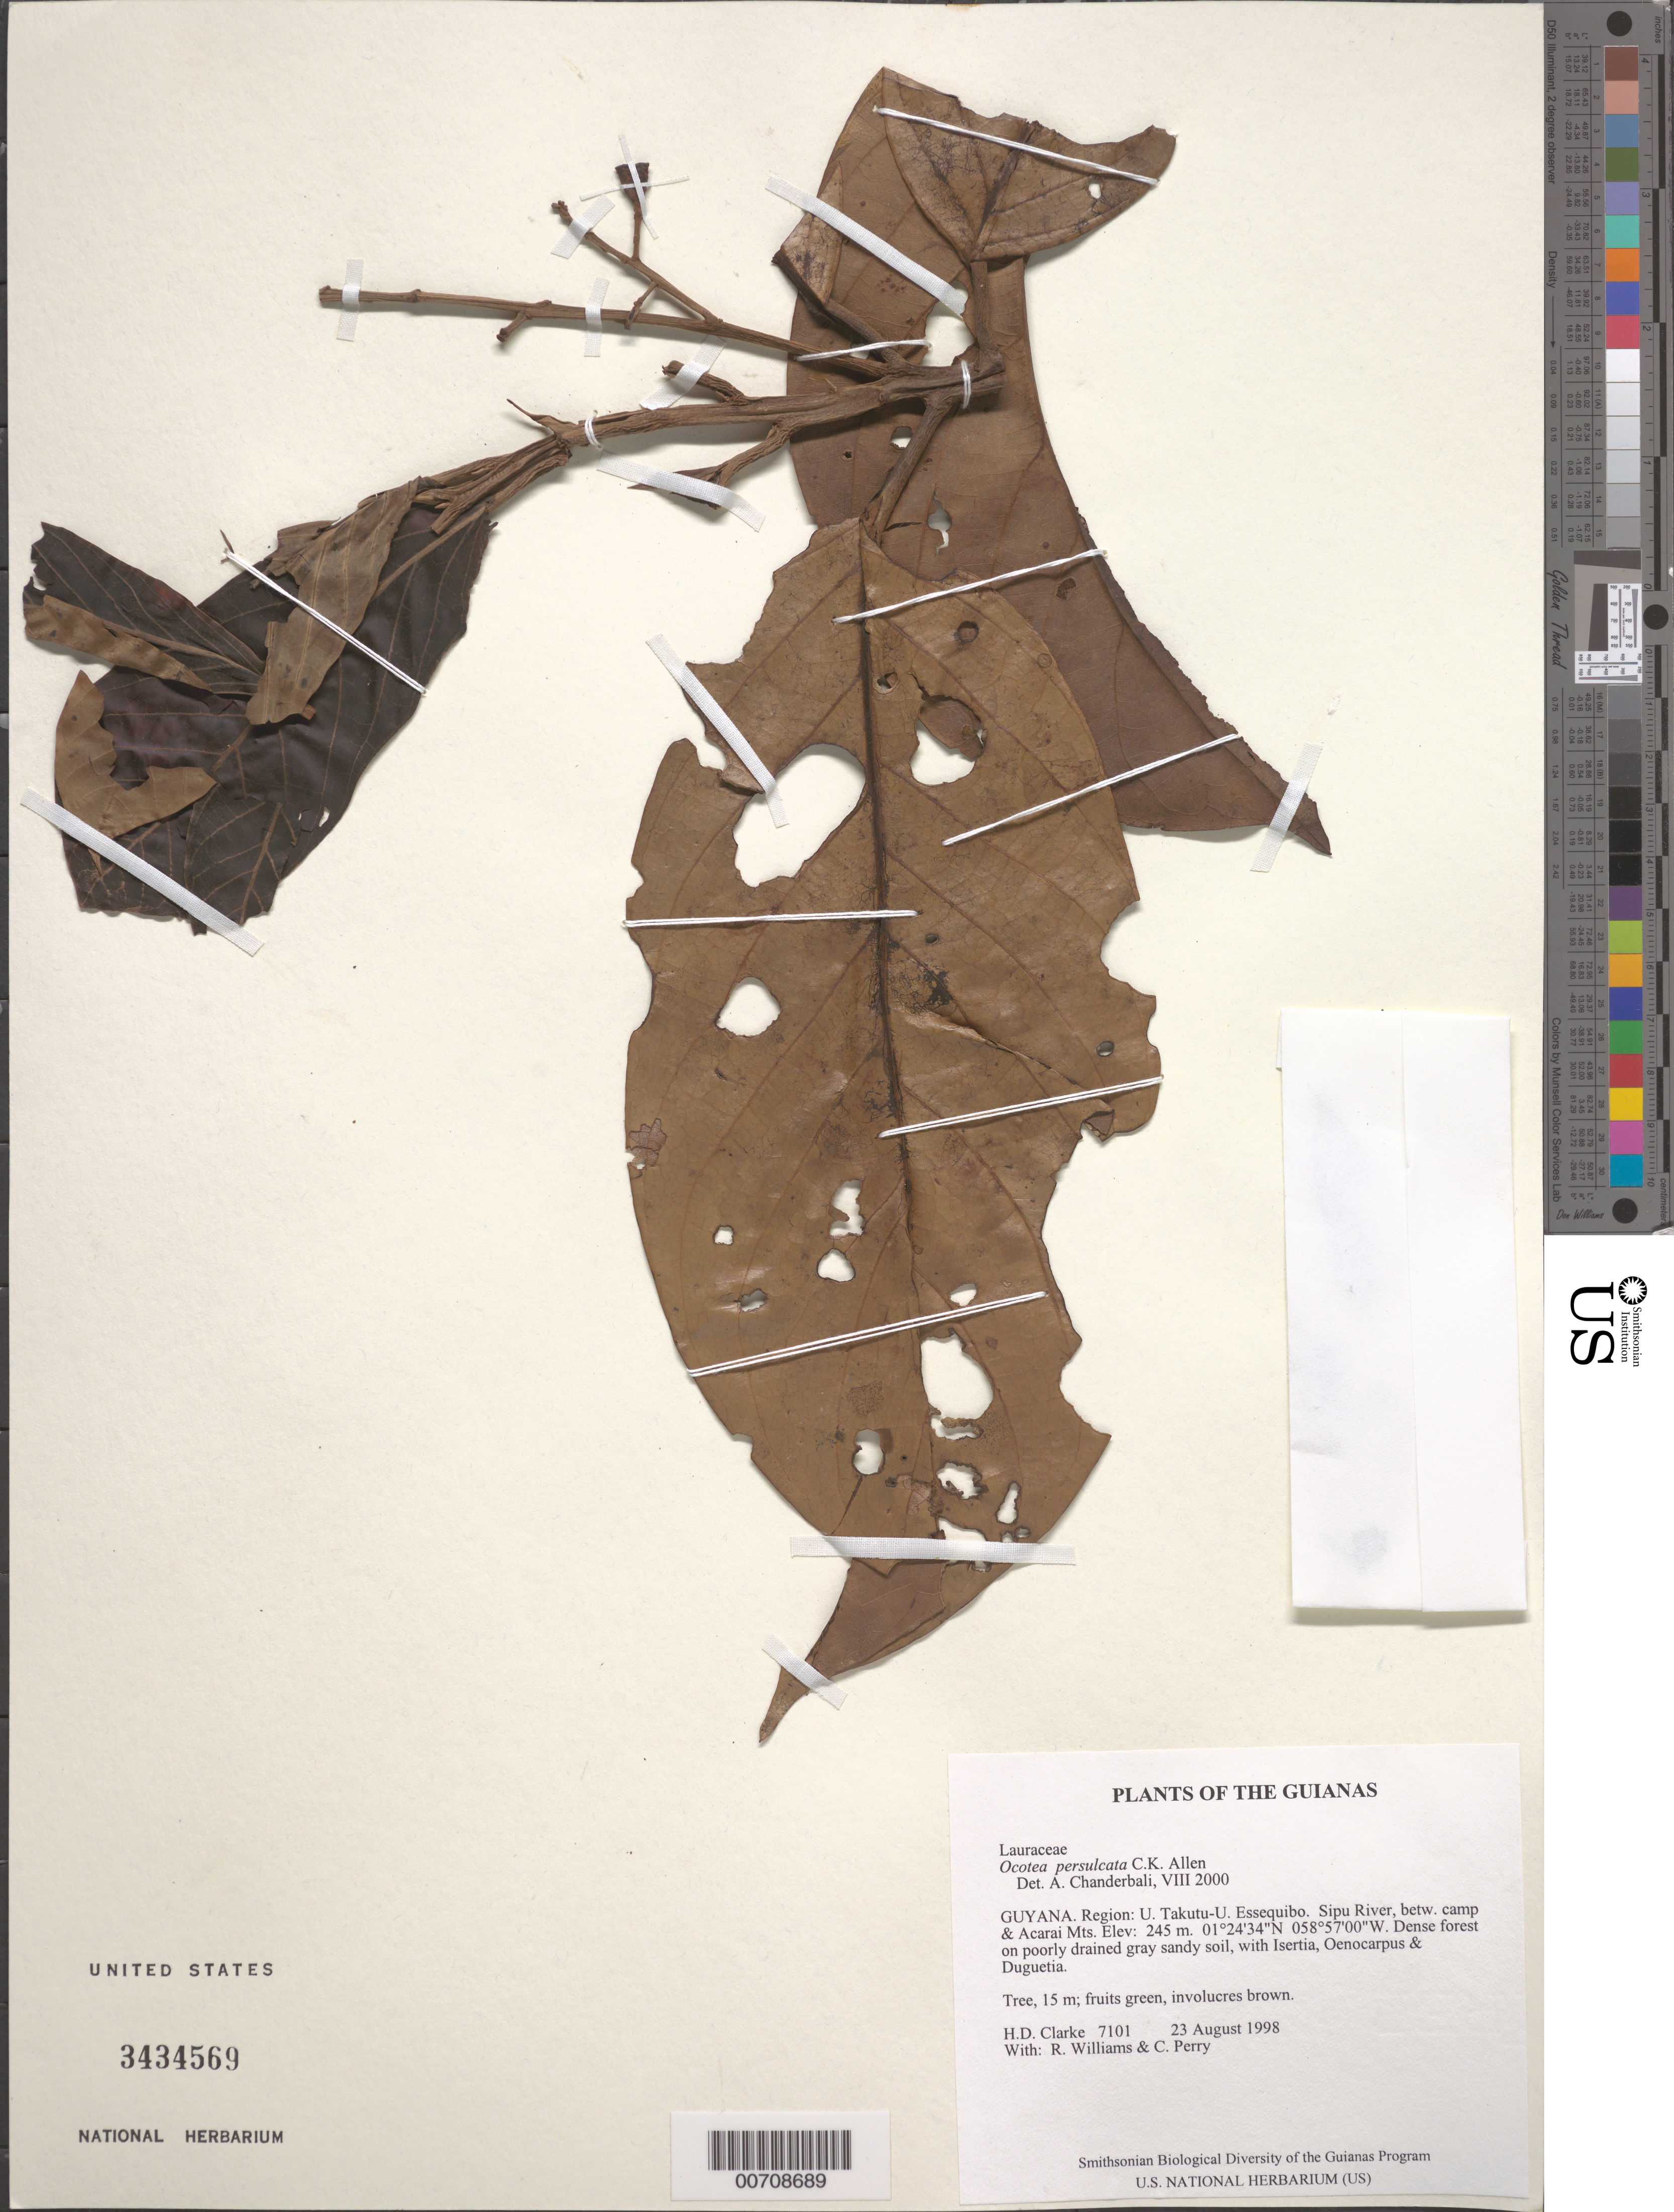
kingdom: Plantae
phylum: Tracheophyta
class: Magnoliopsida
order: Laurales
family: Lauraceae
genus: Ocotea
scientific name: Ocotea persulcata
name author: C.K. Allen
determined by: Chanderbali, Andre Shashi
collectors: H. D. Clarke, R. Williams & C. Perry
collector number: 7101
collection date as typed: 23 August 1998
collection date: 1998-08-23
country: Guyana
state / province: U. Takutu-U. Essequibo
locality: Sipu River, betw. camp & Acarai Mts.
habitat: Dense forest on poorly drained gray sandy soil, with Isertia, Oenocarpus & Duguetia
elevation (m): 245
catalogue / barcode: US 3434569